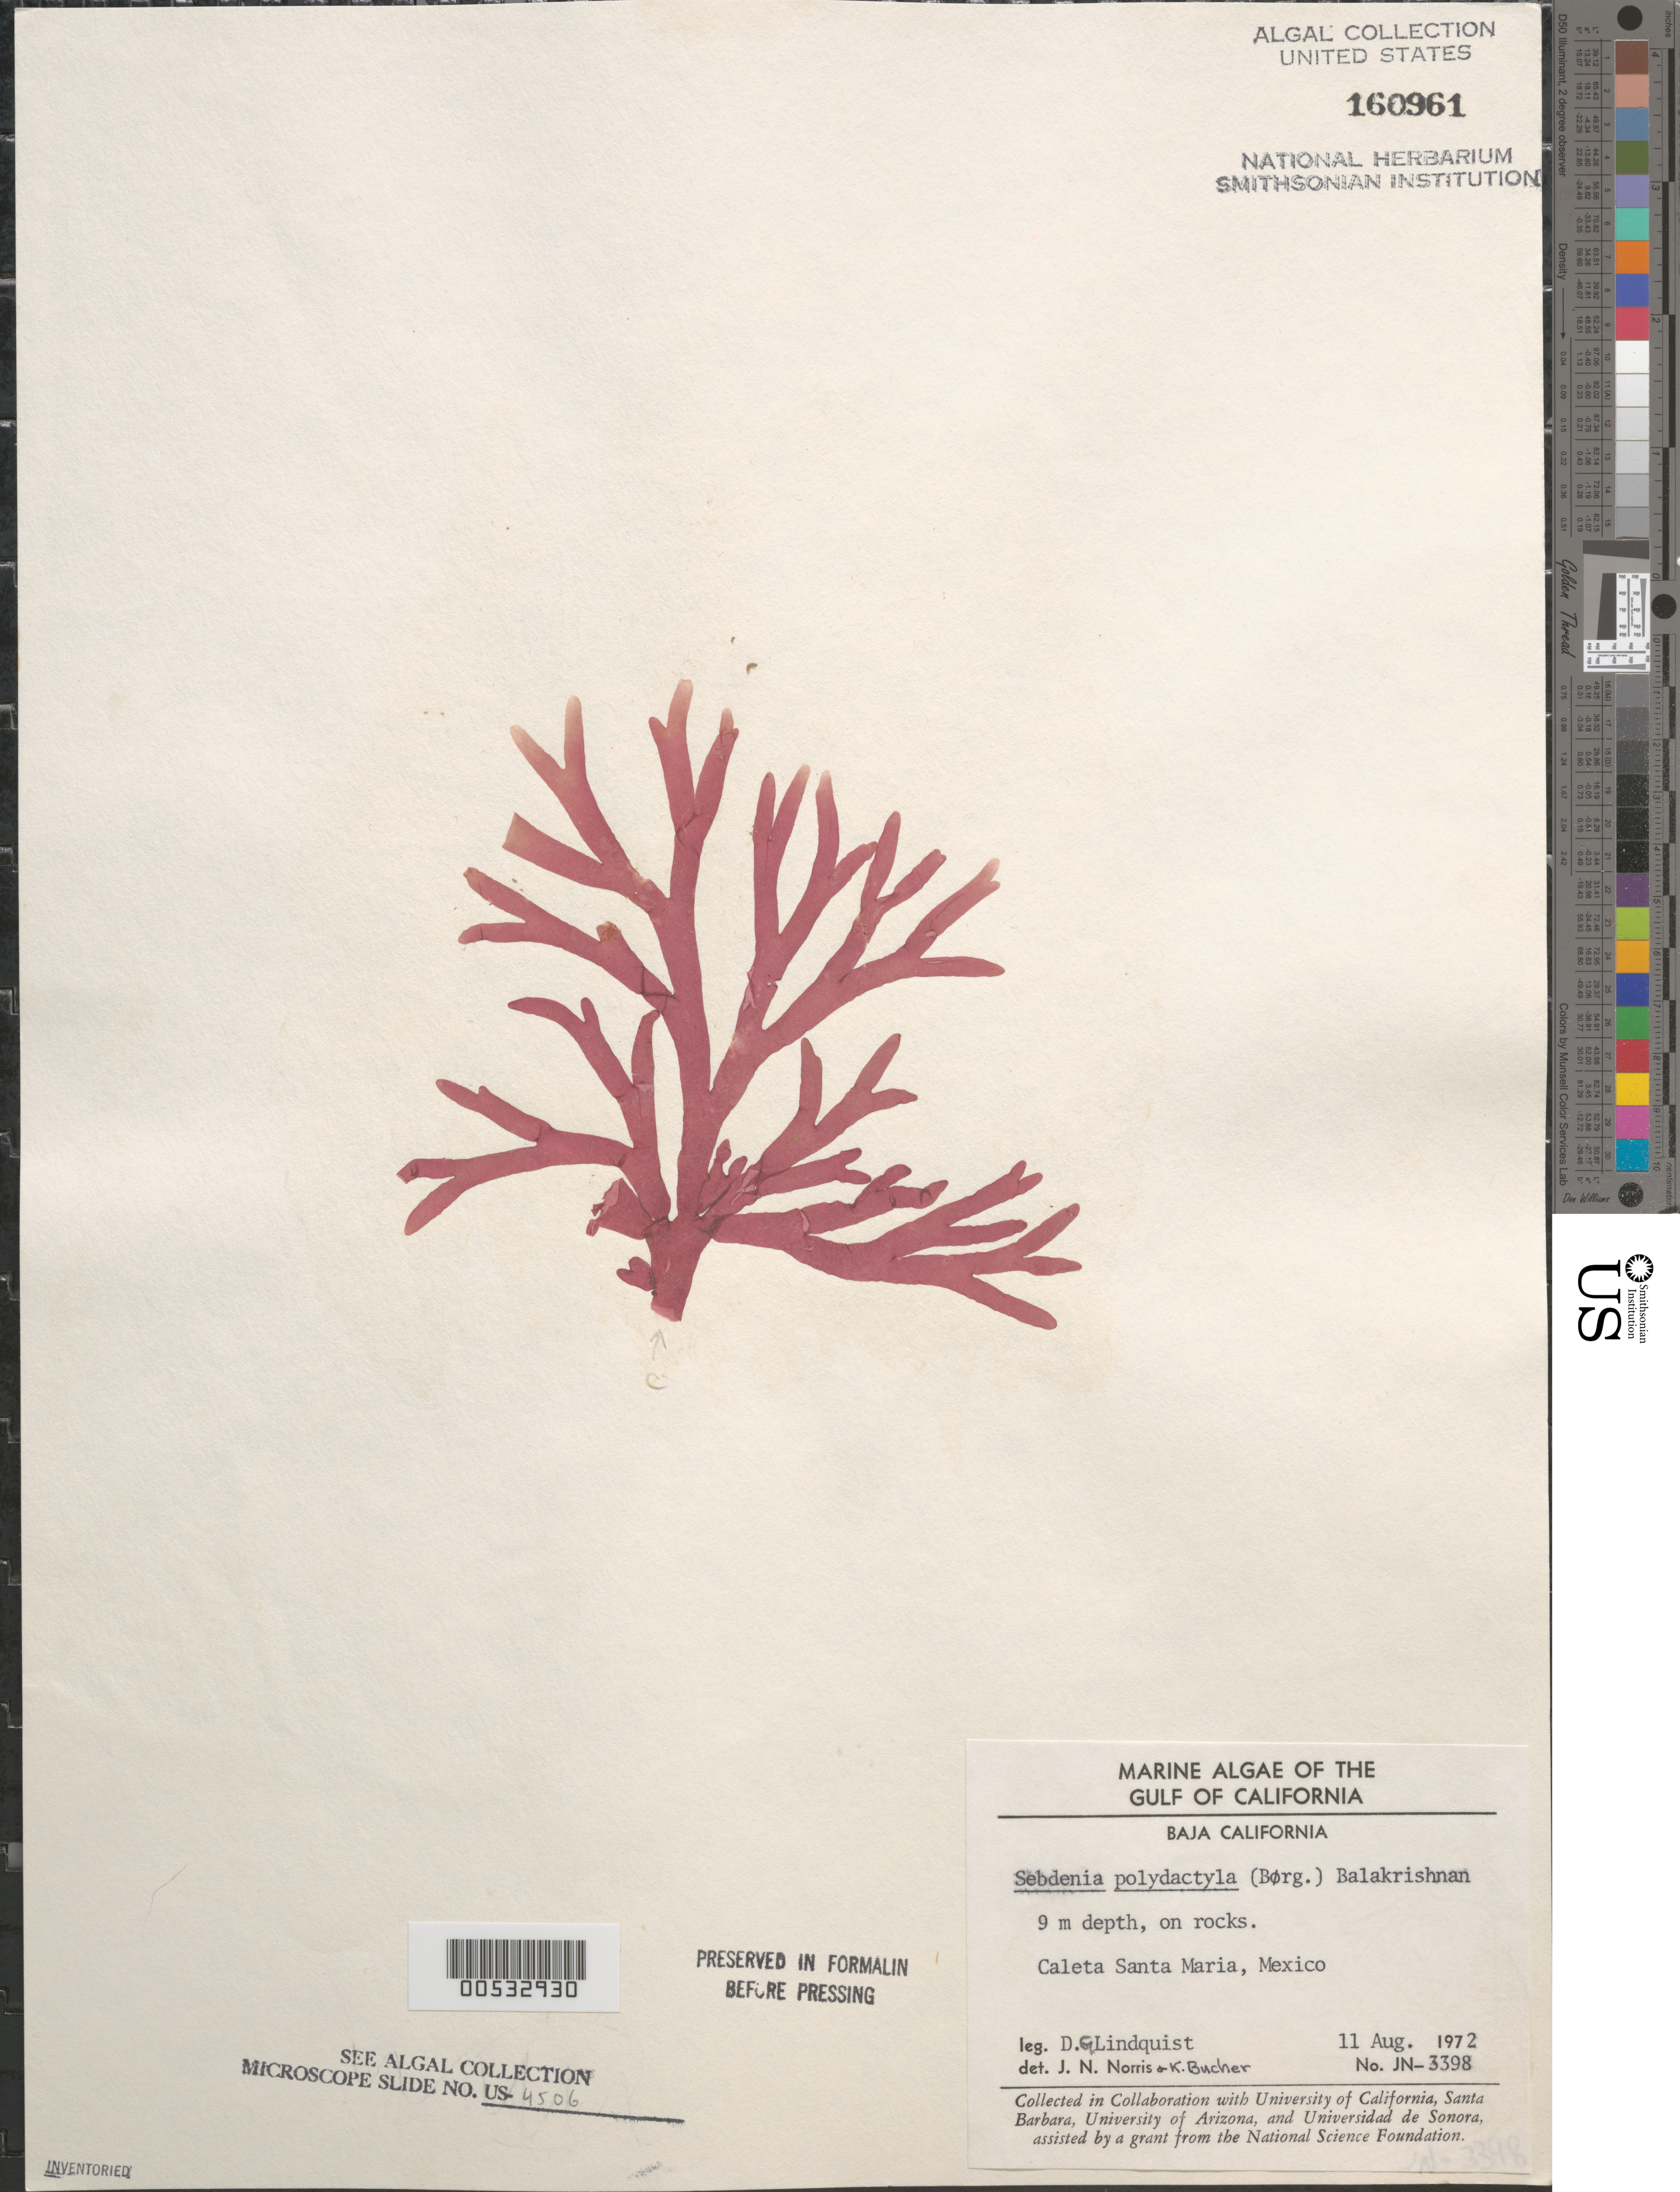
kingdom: Plantae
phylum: Rhodophyta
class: Florideophyceae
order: Sebdeniales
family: Sebdeniaceae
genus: Sebdenia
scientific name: Sebdenia polydactyla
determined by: Norris, J. N.; Bucher, K. E.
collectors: D. Lindquist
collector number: JN-3398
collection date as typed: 11 Aug 1972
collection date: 1972-08-11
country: Mexico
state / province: Baja California Sur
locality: Caleta Santa Maria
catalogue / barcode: US 160961